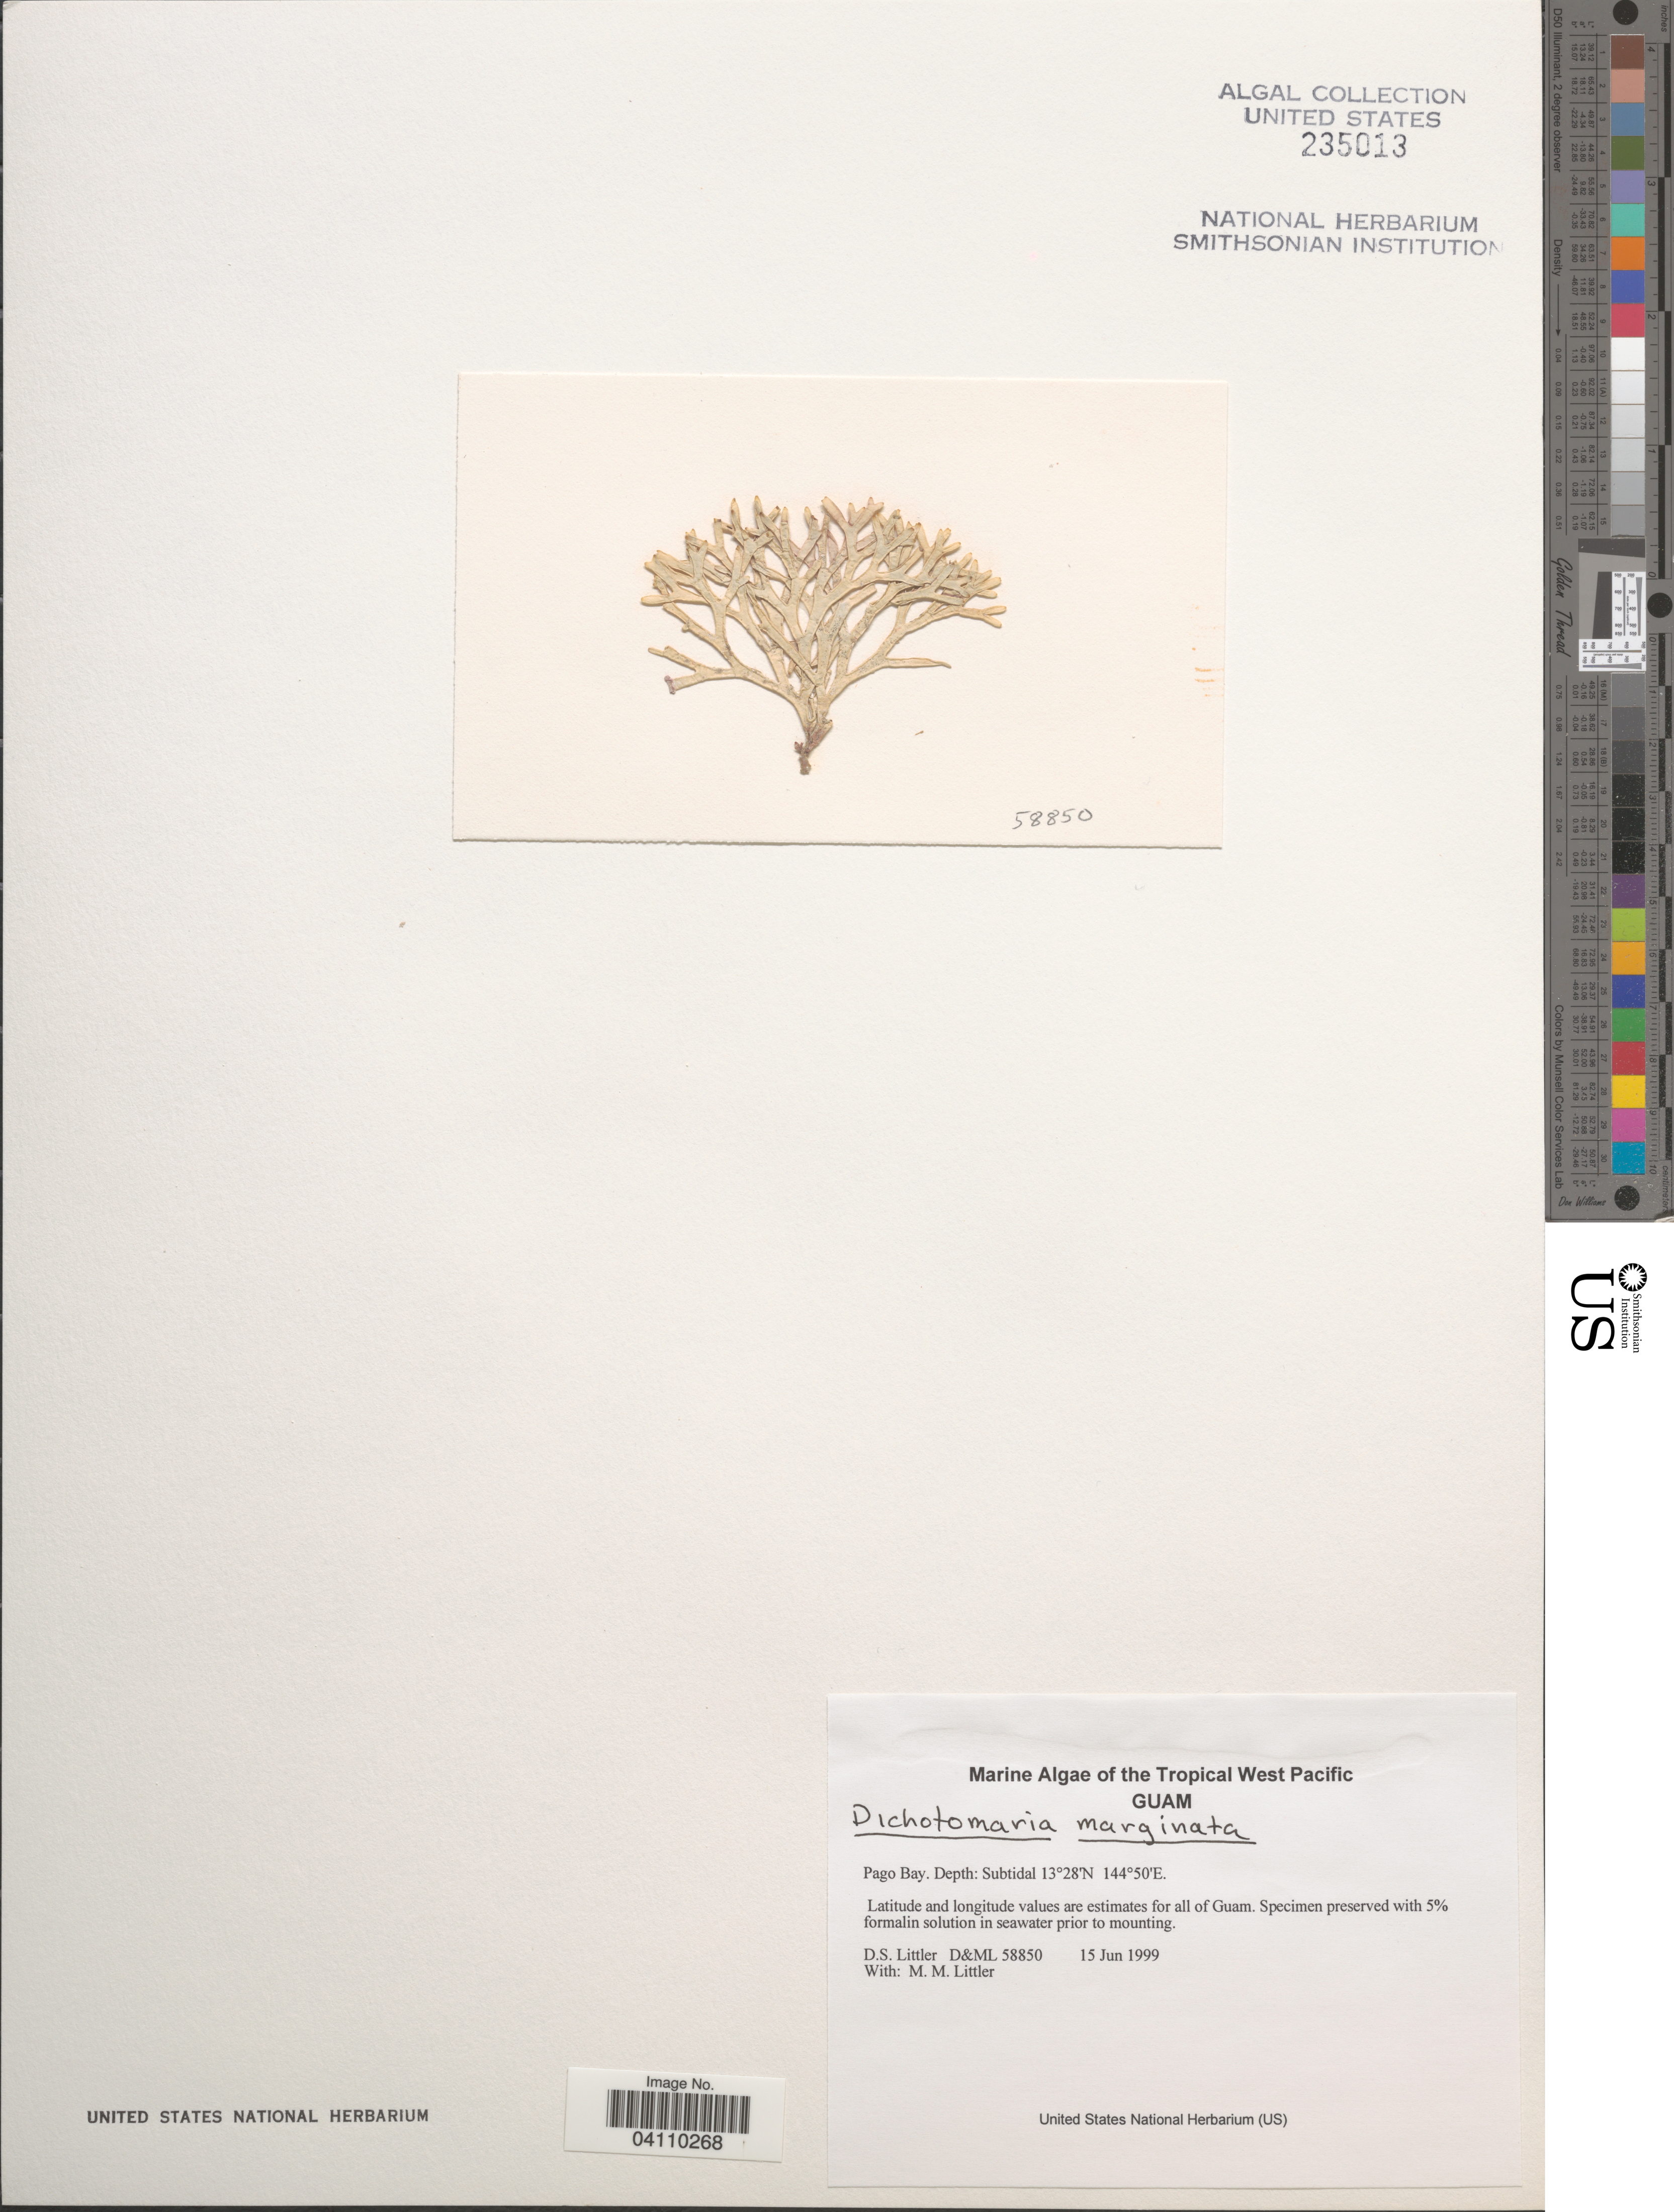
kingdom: Plantae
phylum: Rhodophyta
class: Florideophyceae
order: Nemaliales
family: Galaxauraceae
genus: Dichotomaria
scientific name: Dichotomaria marginata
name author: (J. Ellis & Sol.) Lam.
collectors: D. S. Littler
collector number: D&ML58850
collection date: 1999-06-15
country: Guam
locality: The Tropical West Pacific. Pago Bay.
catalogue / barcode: US 235013